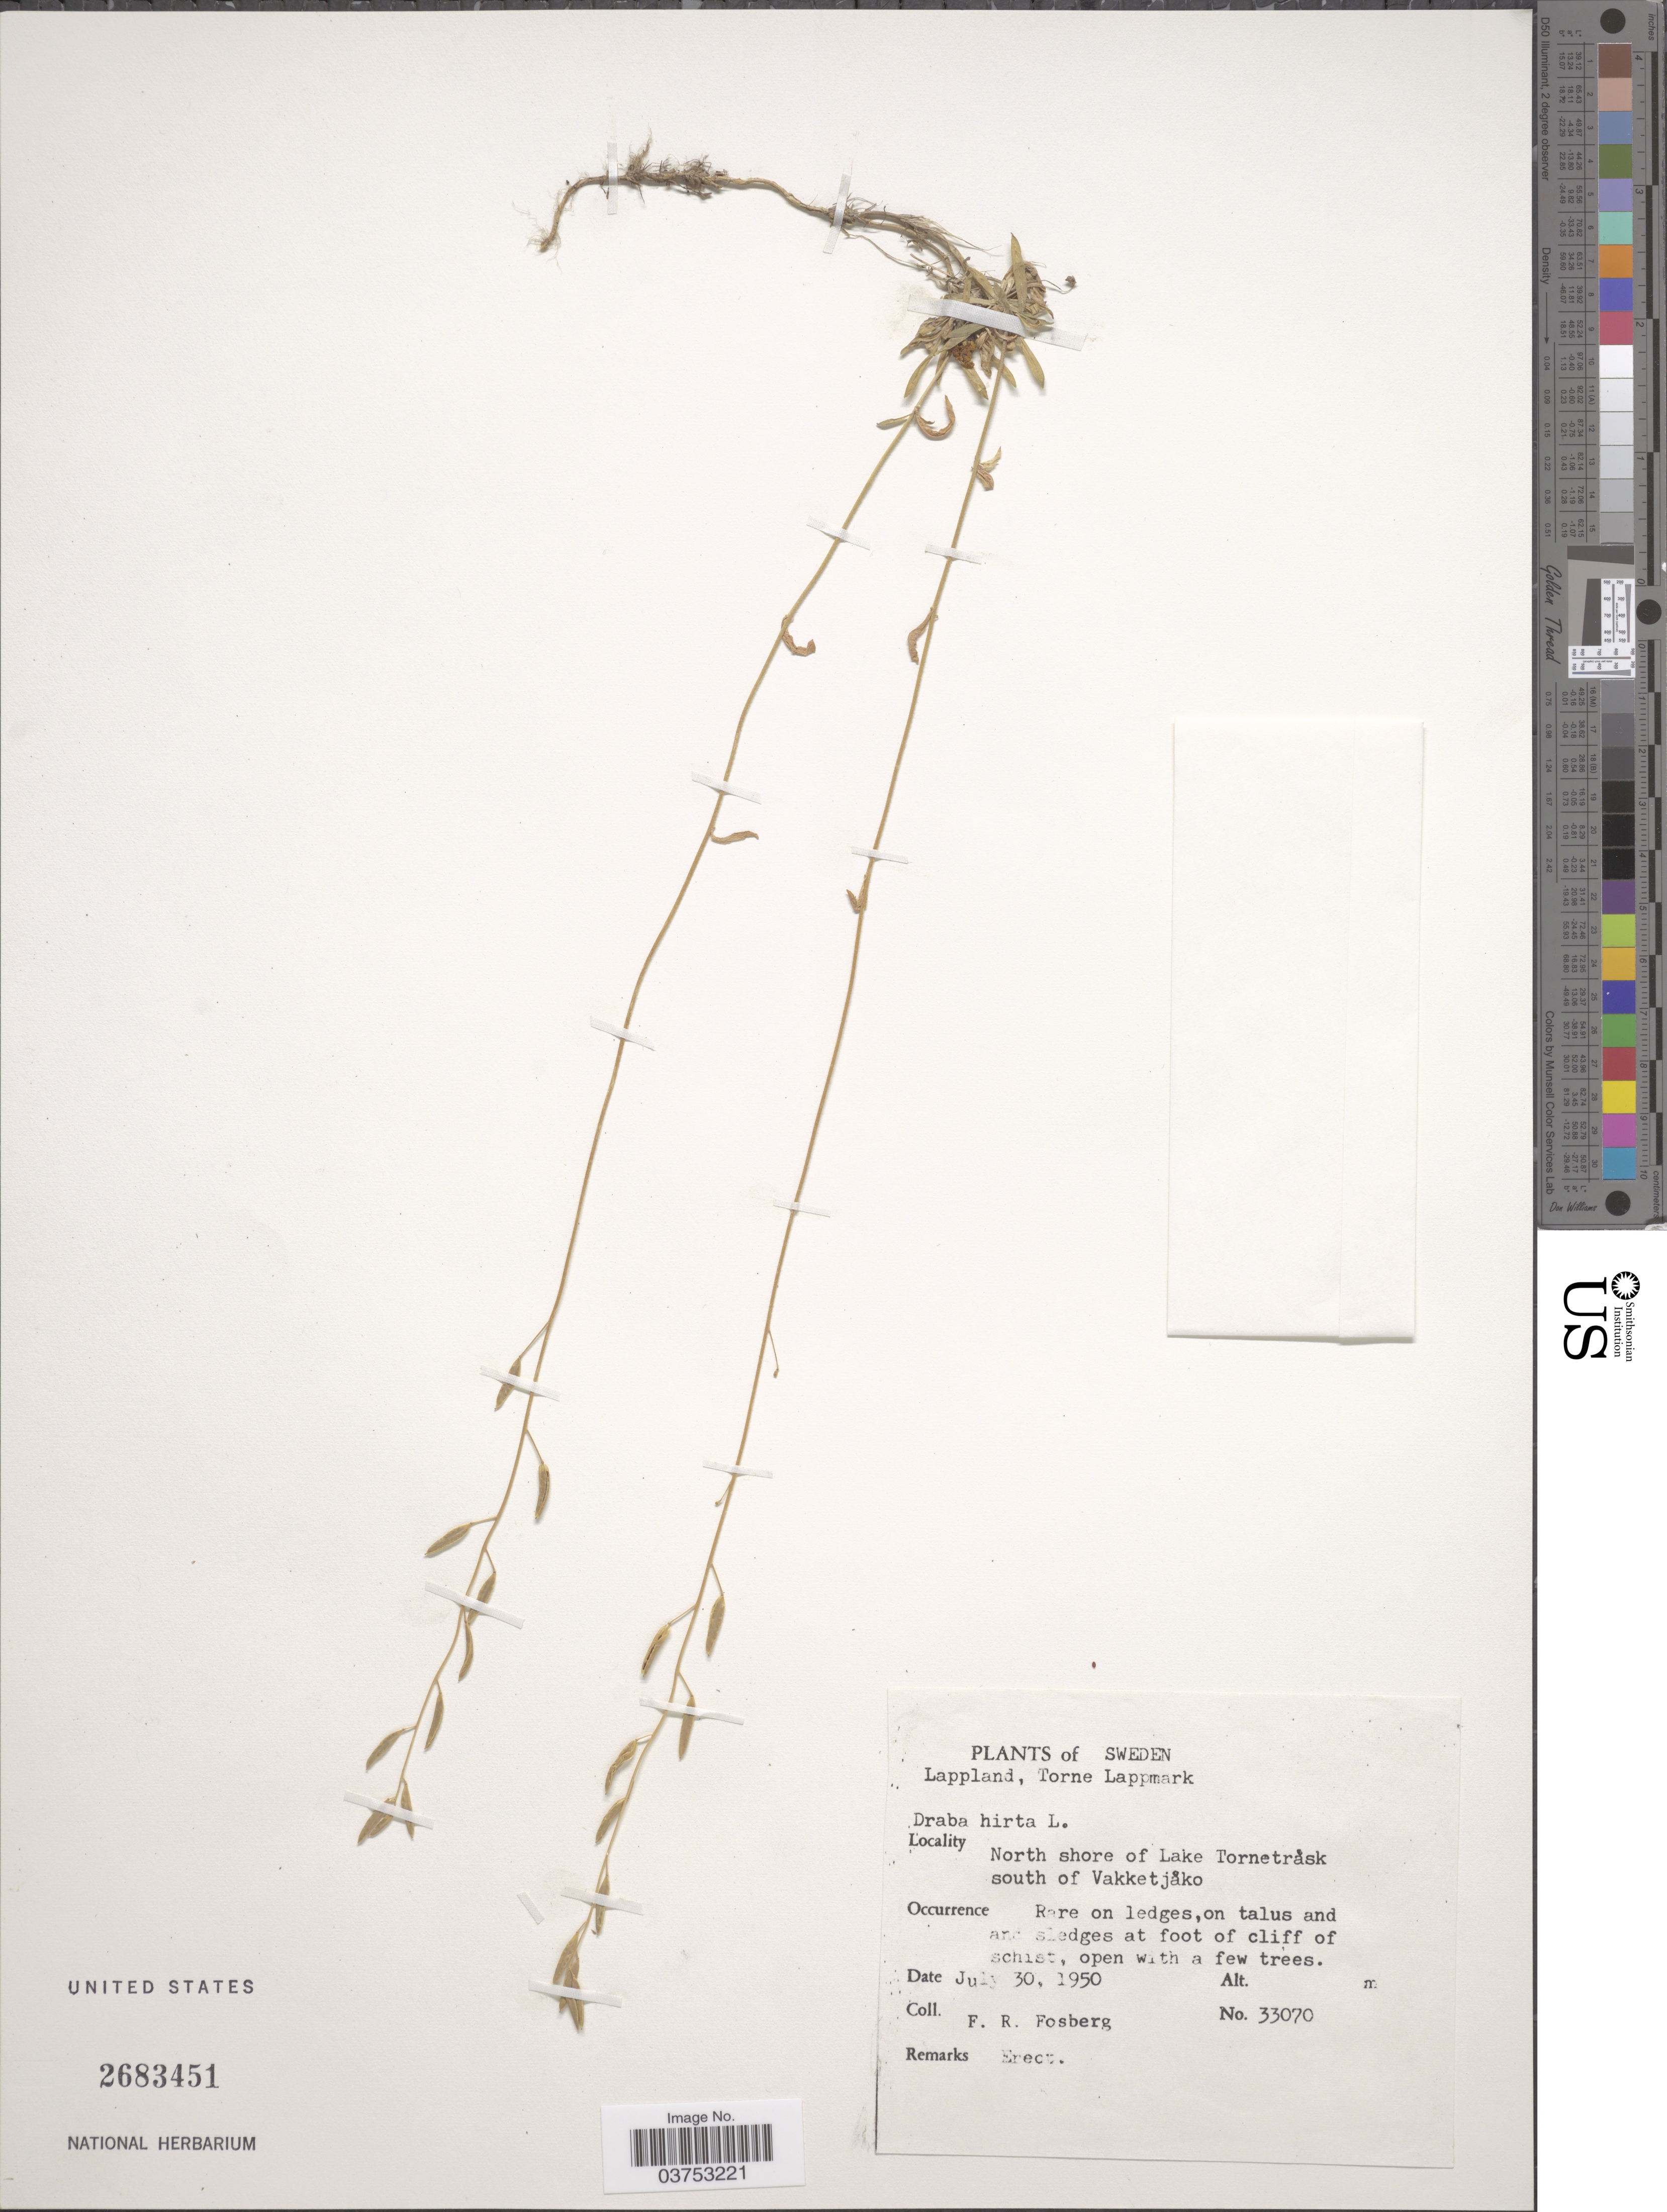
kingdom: Plantae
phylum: Tracheophyta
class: Magnoliopsida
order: Brassicales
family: Brassicaceae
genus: Draba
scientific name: Draba hirta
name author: L.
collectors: F. R. Fosberg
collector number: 33070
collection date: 1950-07-30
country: Sweden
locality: Lappland, Torne Lappmark. North shore of Lake Tornetråsk south of Vakketjåko.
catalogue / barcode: US 2683451